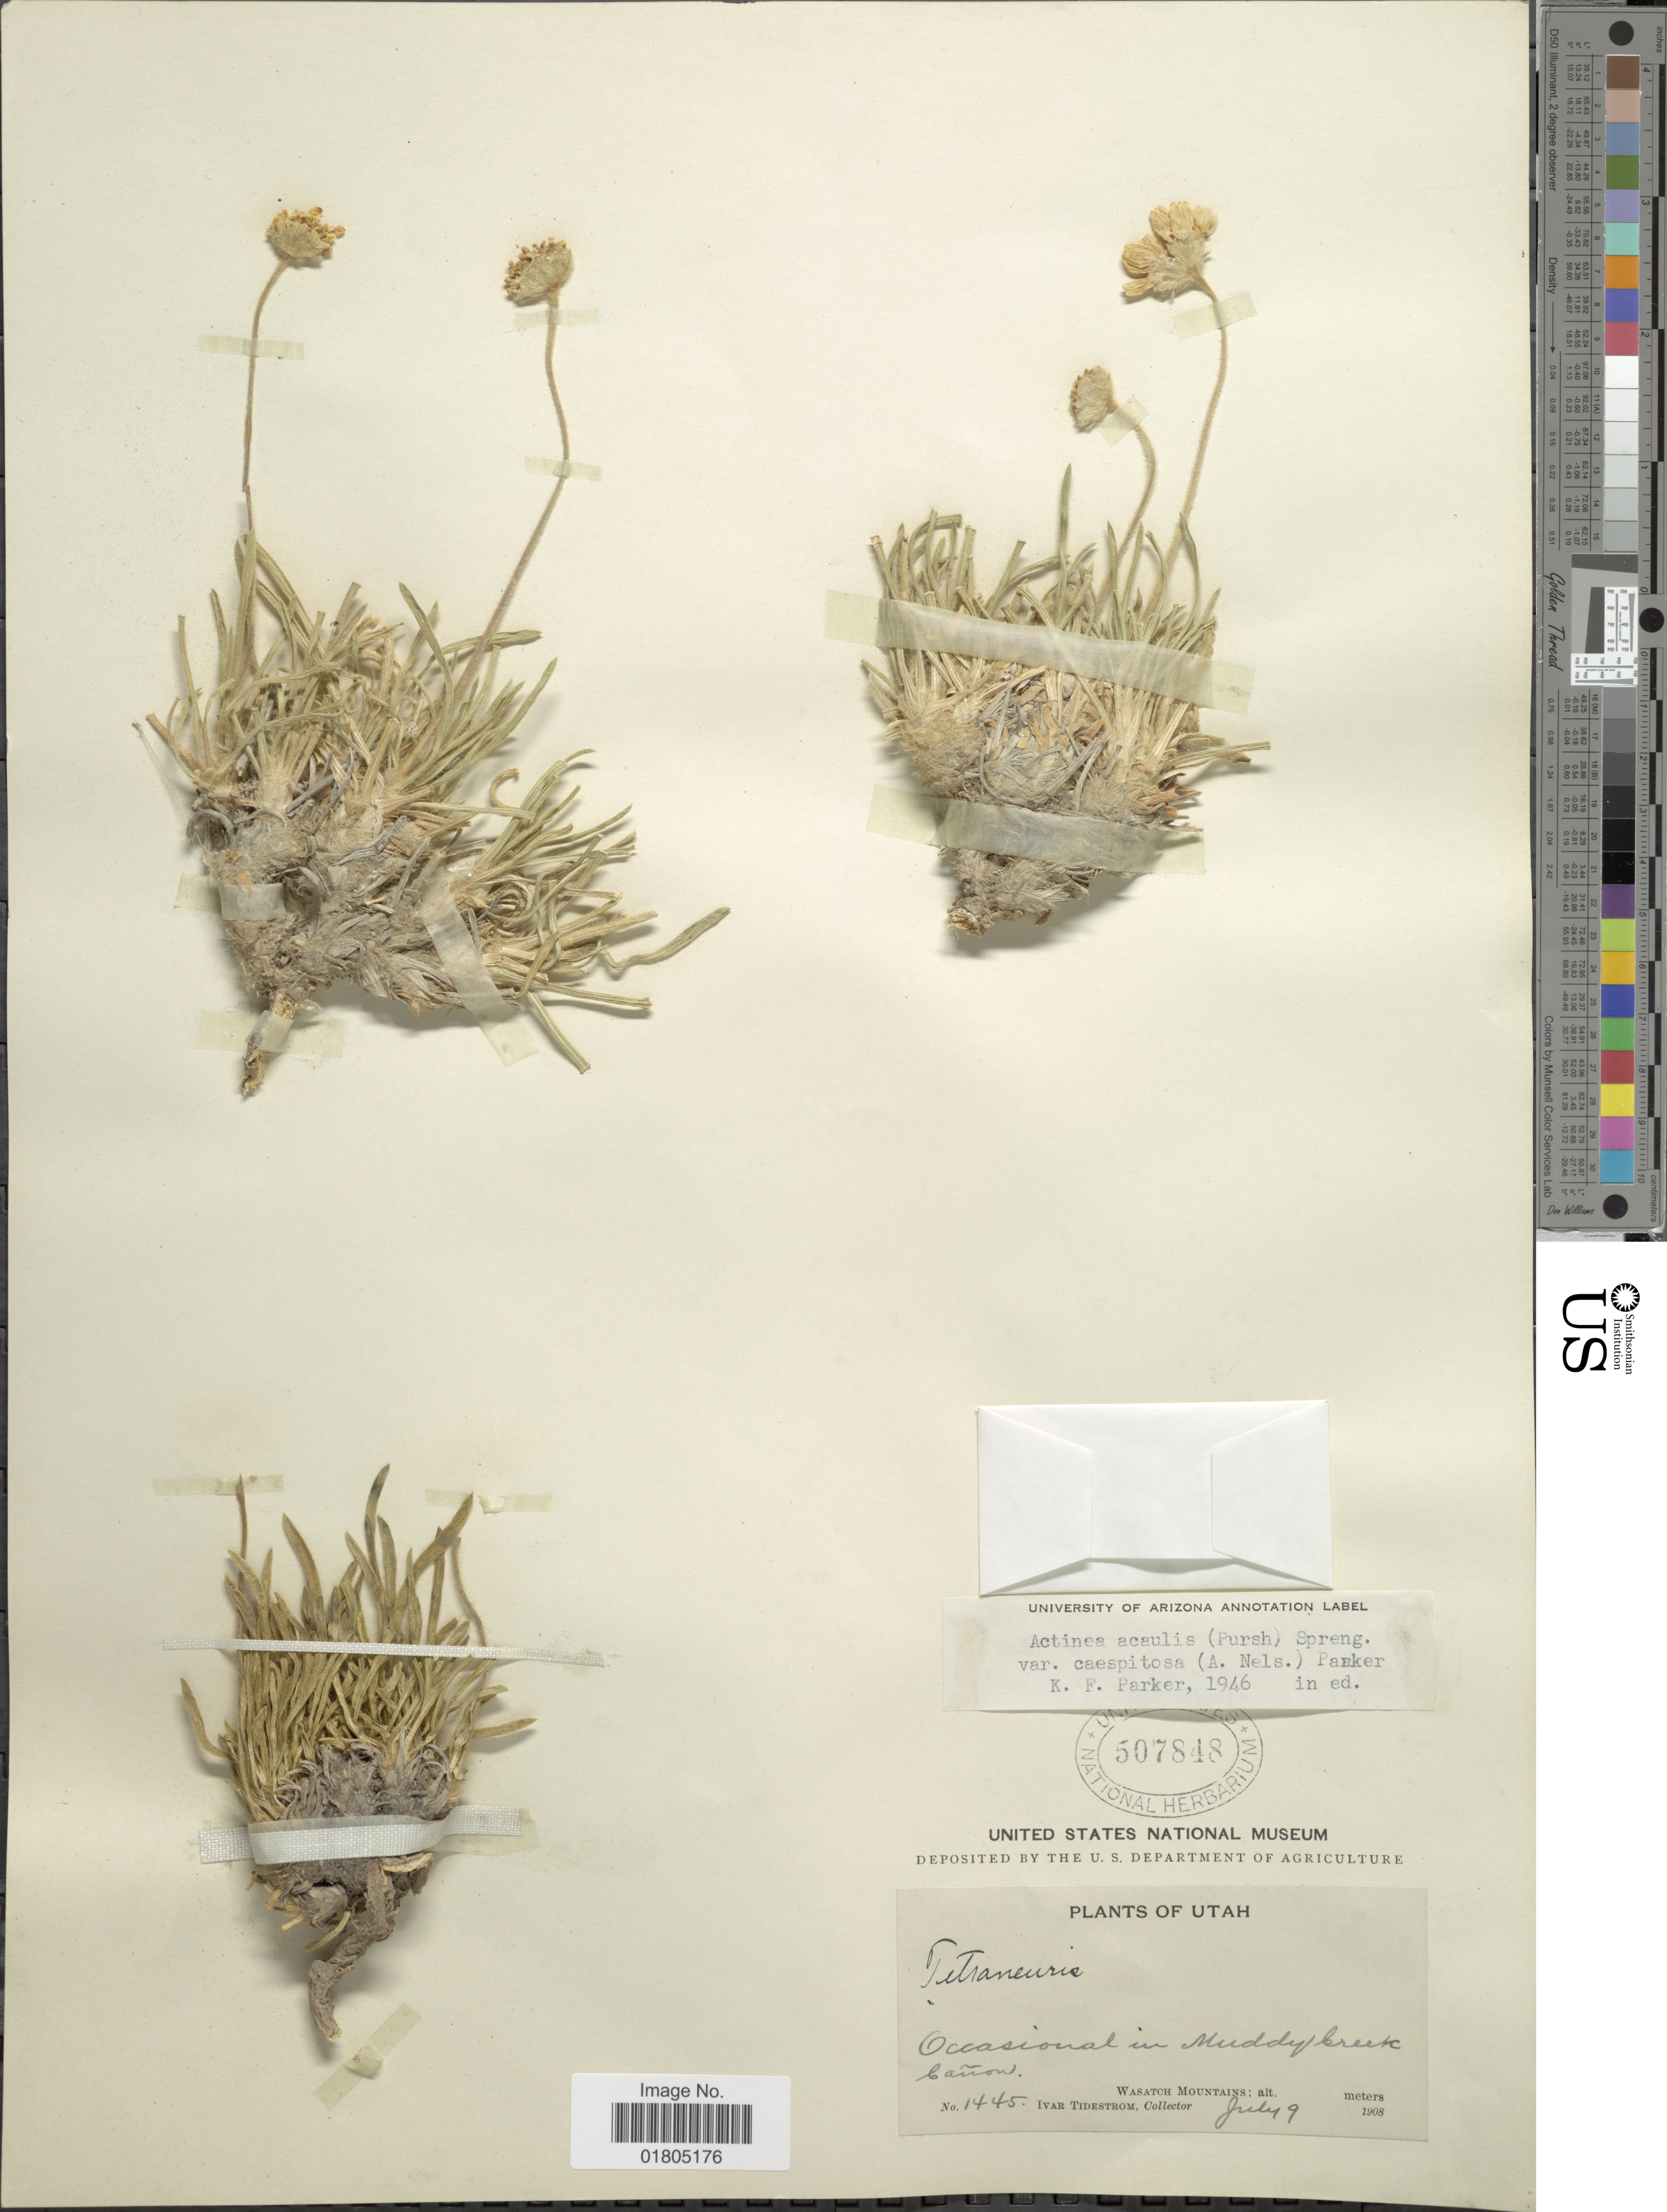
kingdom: Plantae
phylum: Tracheophyta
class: Magnoliopsida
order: Asterales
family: Asteraceae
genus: Actinea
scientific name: Actinea acaulis var. caespitosa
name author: (A. Nelson) K.F. Parker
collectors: I. F. Tidestrom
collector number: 1445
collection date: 1908-07-09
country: United States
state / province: Utah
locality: Occasional in Muddy Creek Canon, Wasatch Mountains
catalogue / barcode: US 507848